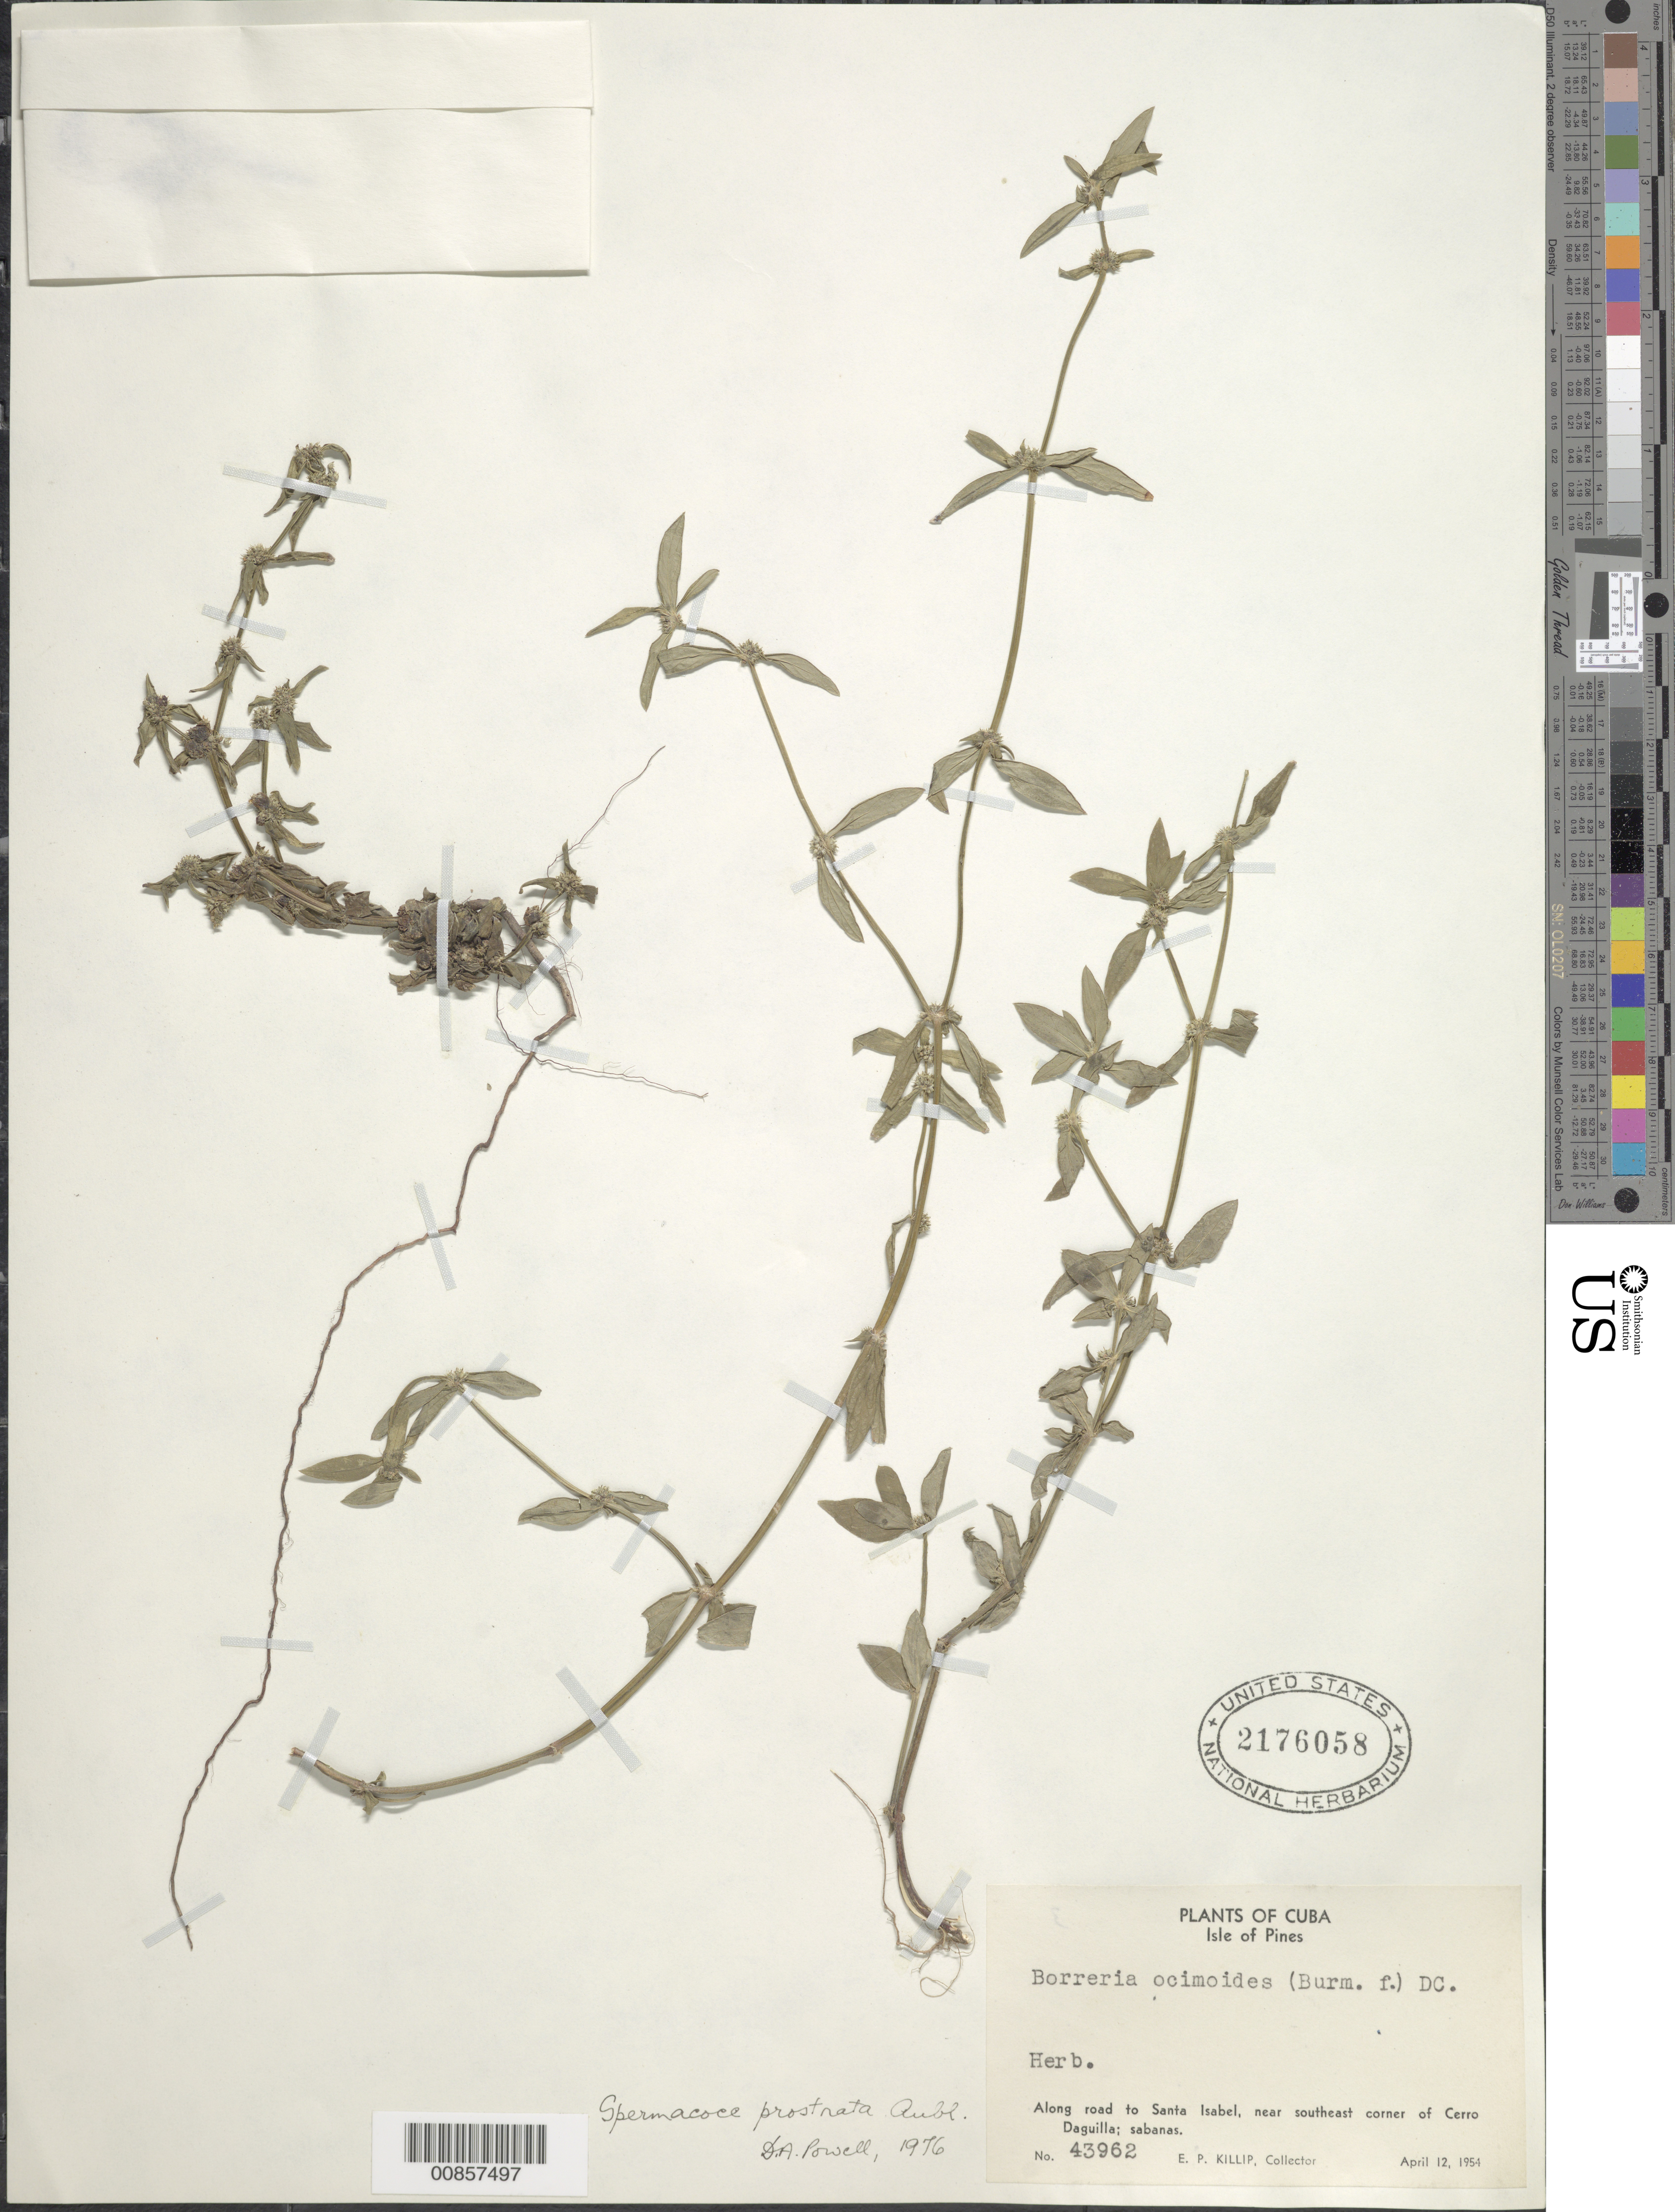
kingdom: Plantae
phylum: Tracheophyta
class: Magnoliopsida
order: Gentianales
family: Rubiaceae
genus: Spermacoce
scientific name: Spermacoce prostrata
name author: Aubl.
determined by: Powell, D. A.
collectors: E. P. Killip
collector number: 43962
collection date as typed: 12 Apr 1954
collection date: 1954-04-12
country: Cuba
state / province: Isla de La Juventud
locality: Road to Santa Isabel, near southeast corner of Cerro Daguilla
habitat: Sabanas; along road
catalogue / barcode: US 2176058